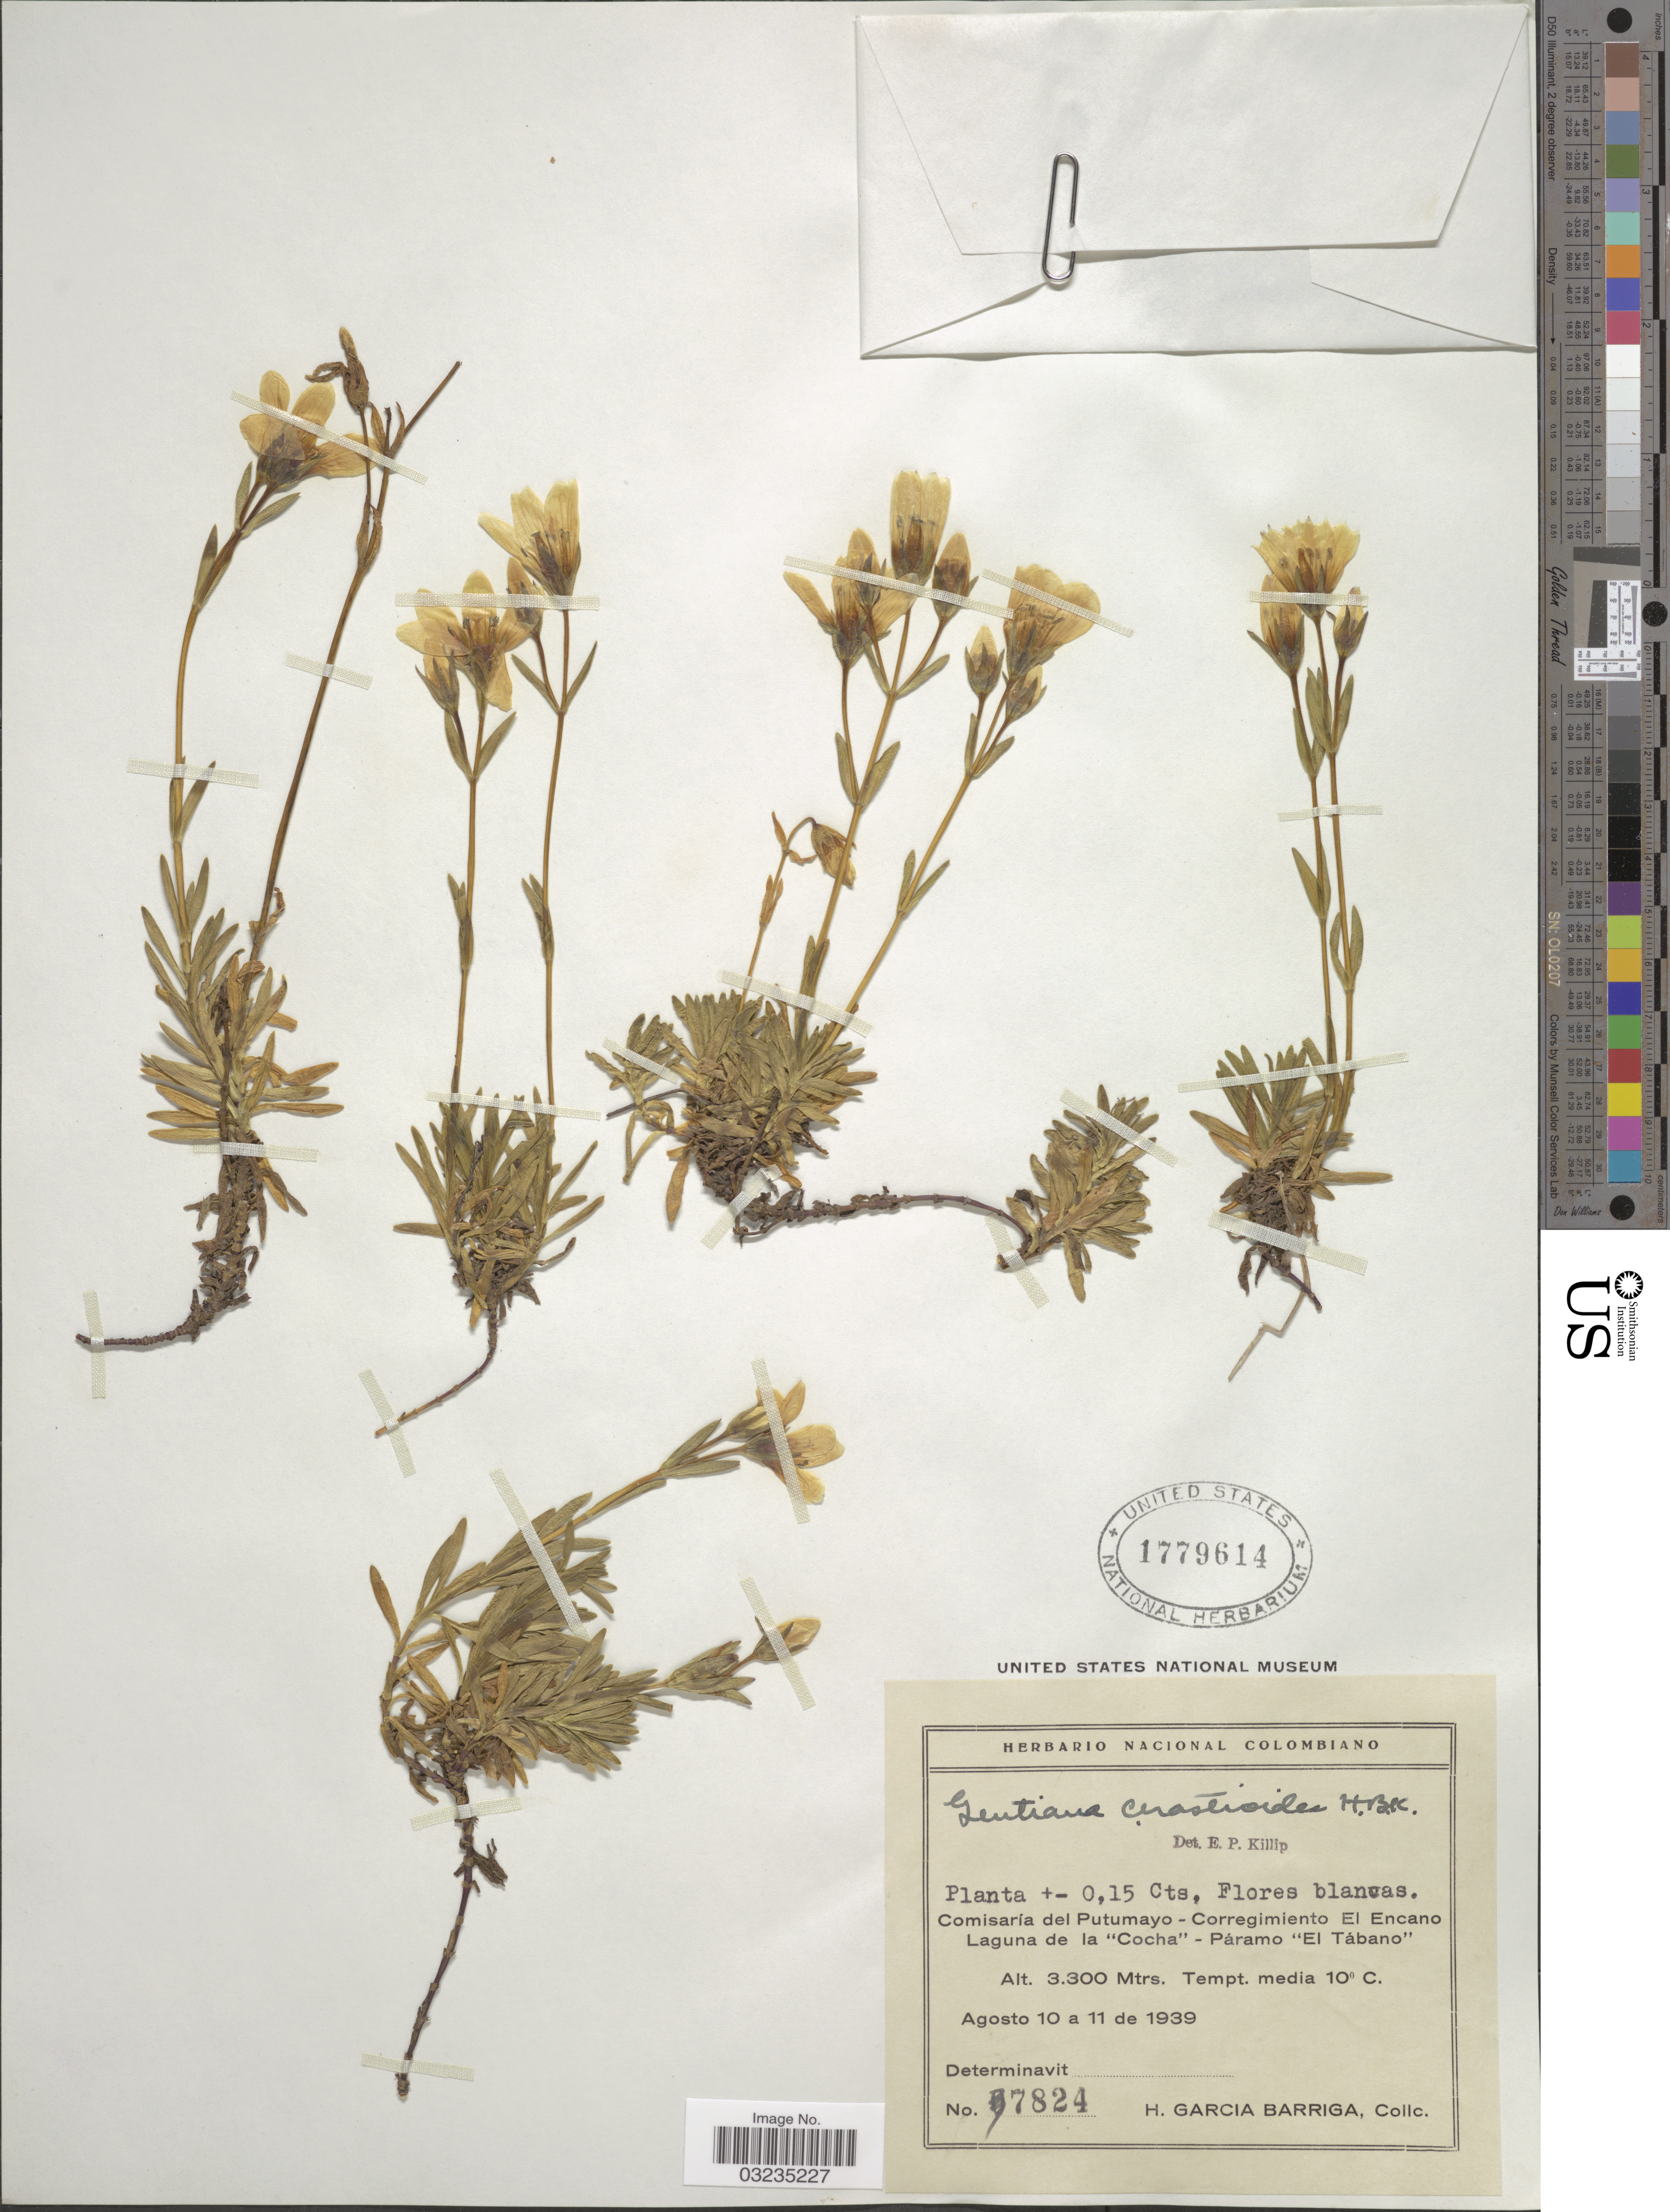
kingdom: Plantae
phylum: Tracheophyta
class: Magnoliopsida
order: Gentianales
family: Gentianaceae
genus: Gentiana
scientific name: Gentiana cerastioides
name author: Kunth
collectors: H. García Barriga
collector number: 7824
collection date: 1939-08-10/1939-08-11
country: Colombia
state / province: Putumayo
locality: Comisaría del Putumayo - Corregimiento El Encano. Laguna de la "Cocha" - Páramo "El Tábano".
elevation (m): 3300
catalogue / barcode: US 1779614